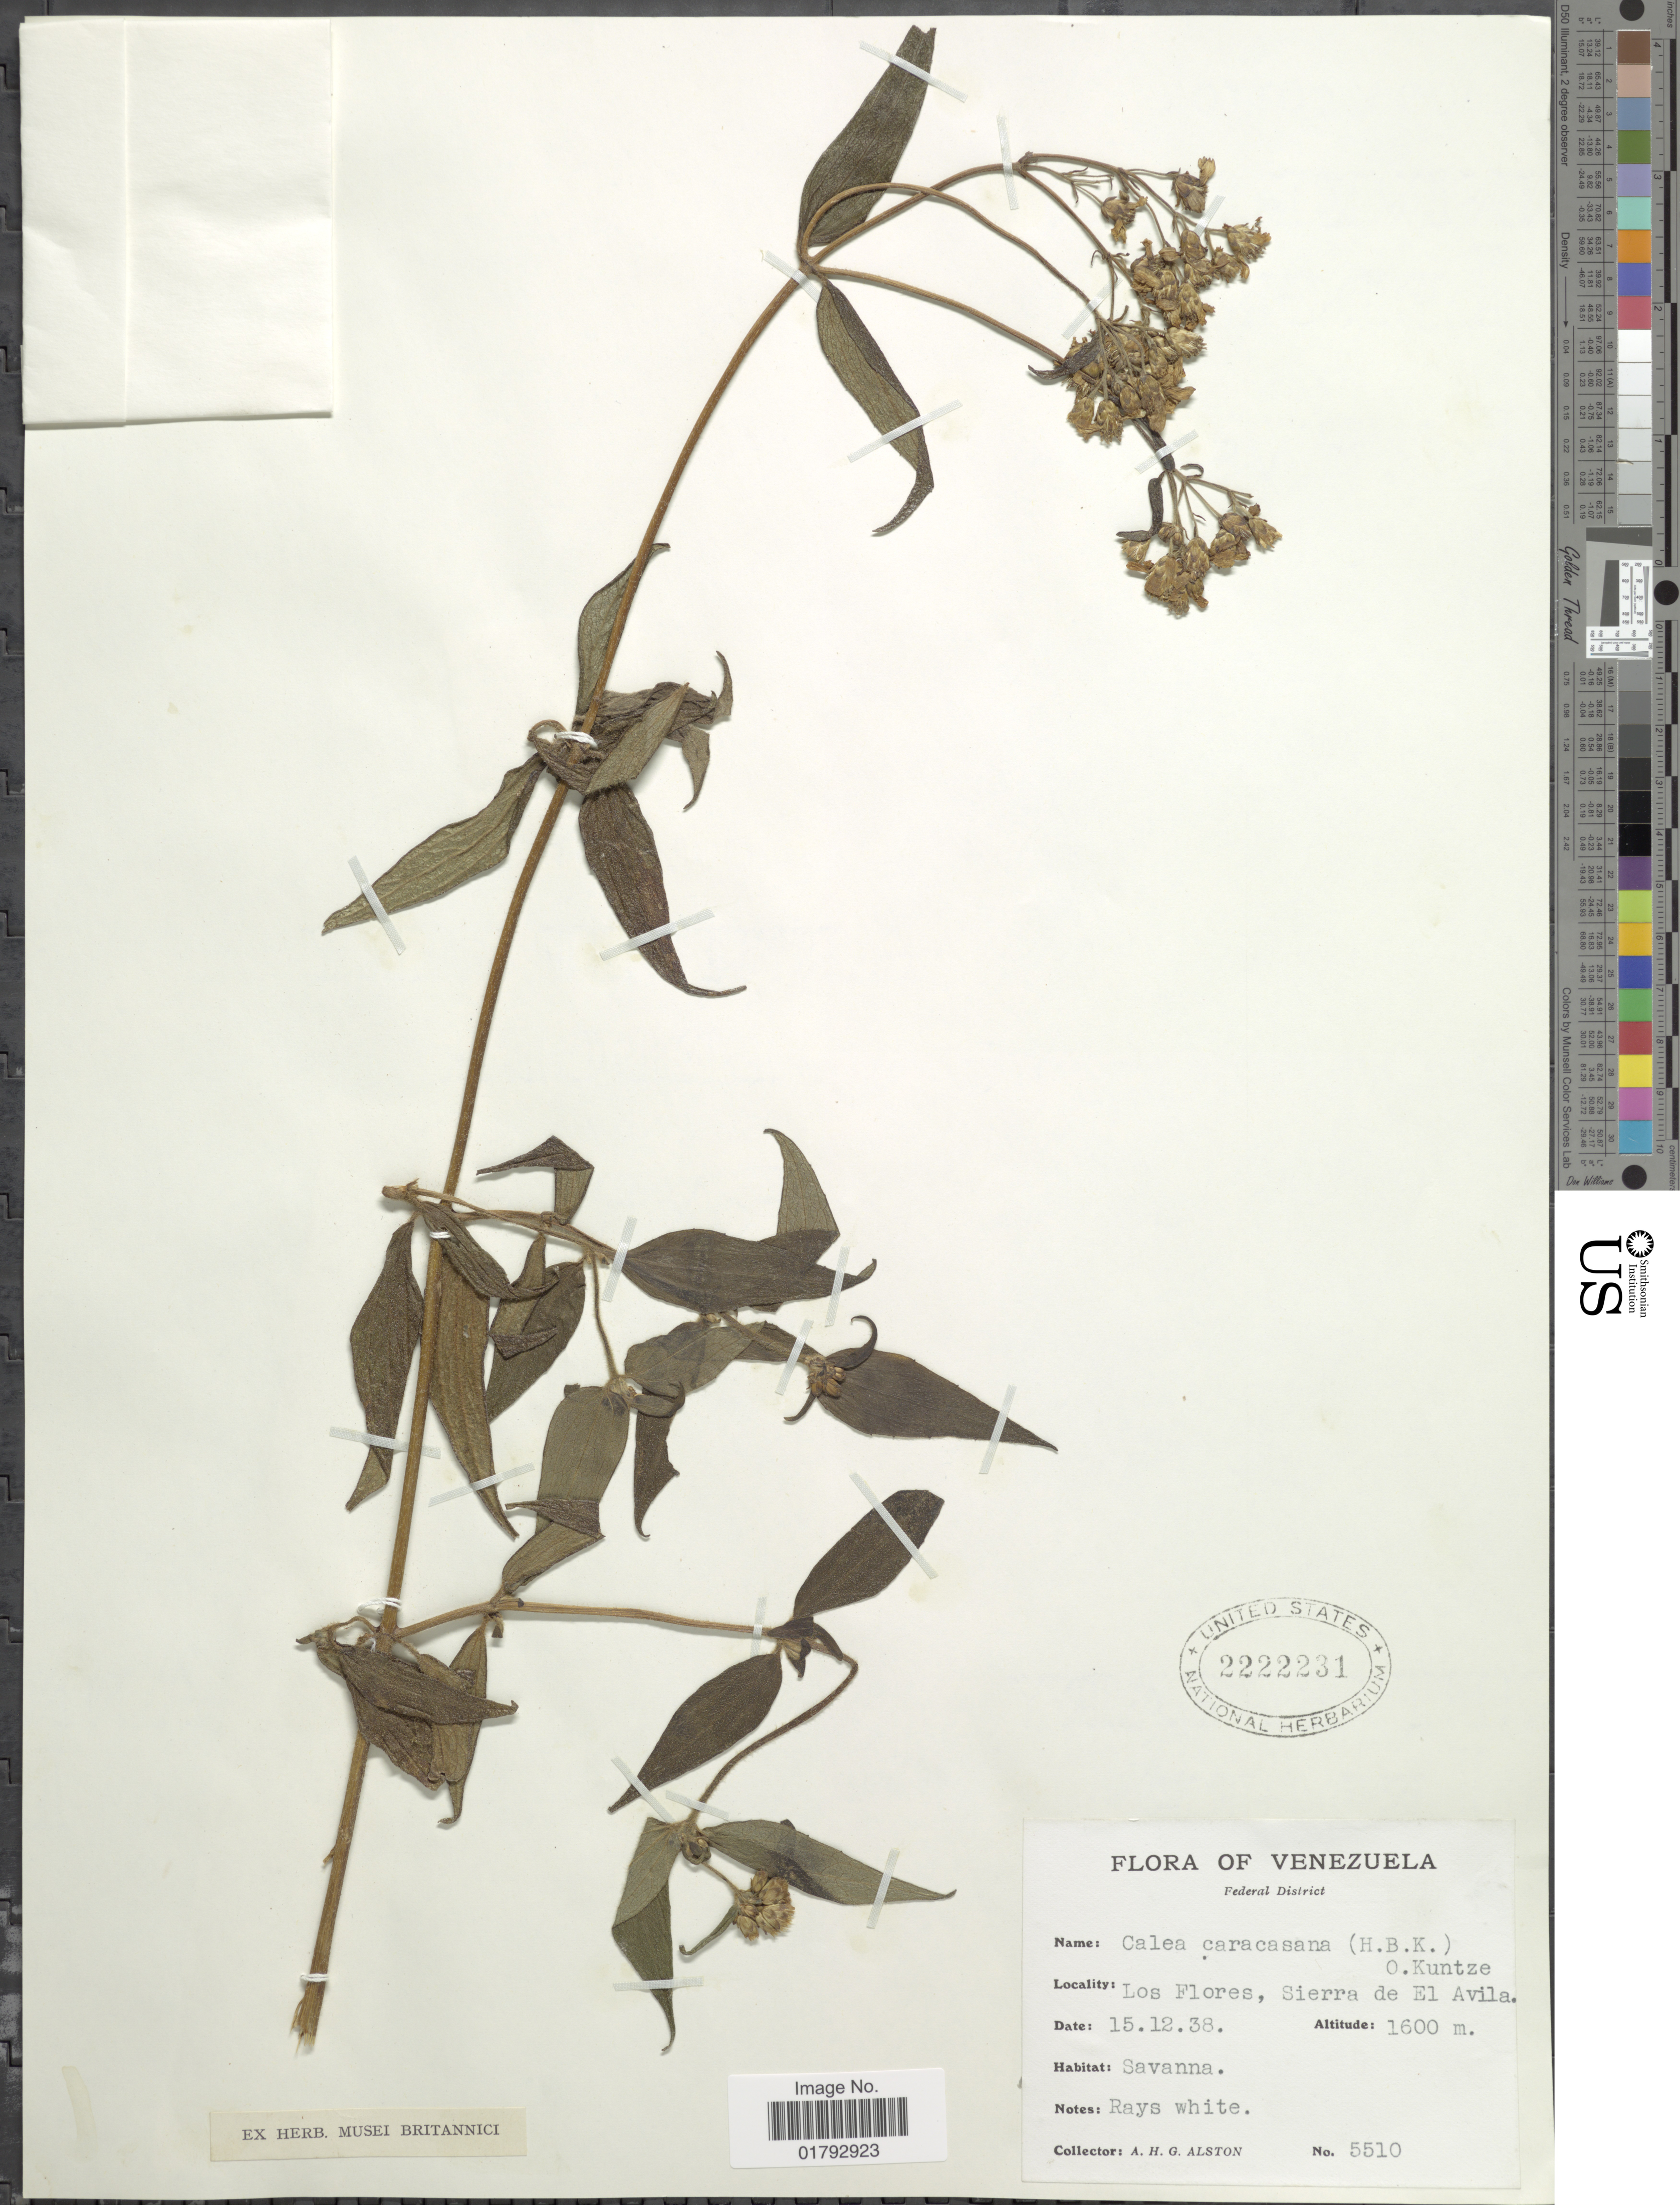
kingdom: Plantae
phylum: Tracheophyta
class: Magnoliopsida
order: Asterales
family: Asteraceae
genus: Alloispermum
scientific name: Alloispermum caracasanum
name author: (Kunth) H. Rob.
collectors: A. H. Alston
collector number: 5510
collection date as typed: Transcribed d/m/y: 15/12/38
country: Venezuela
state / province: Miranda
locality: Federal District, Los Flores, Sierra de El Avila.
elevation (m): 1600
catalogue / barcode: US 2222231